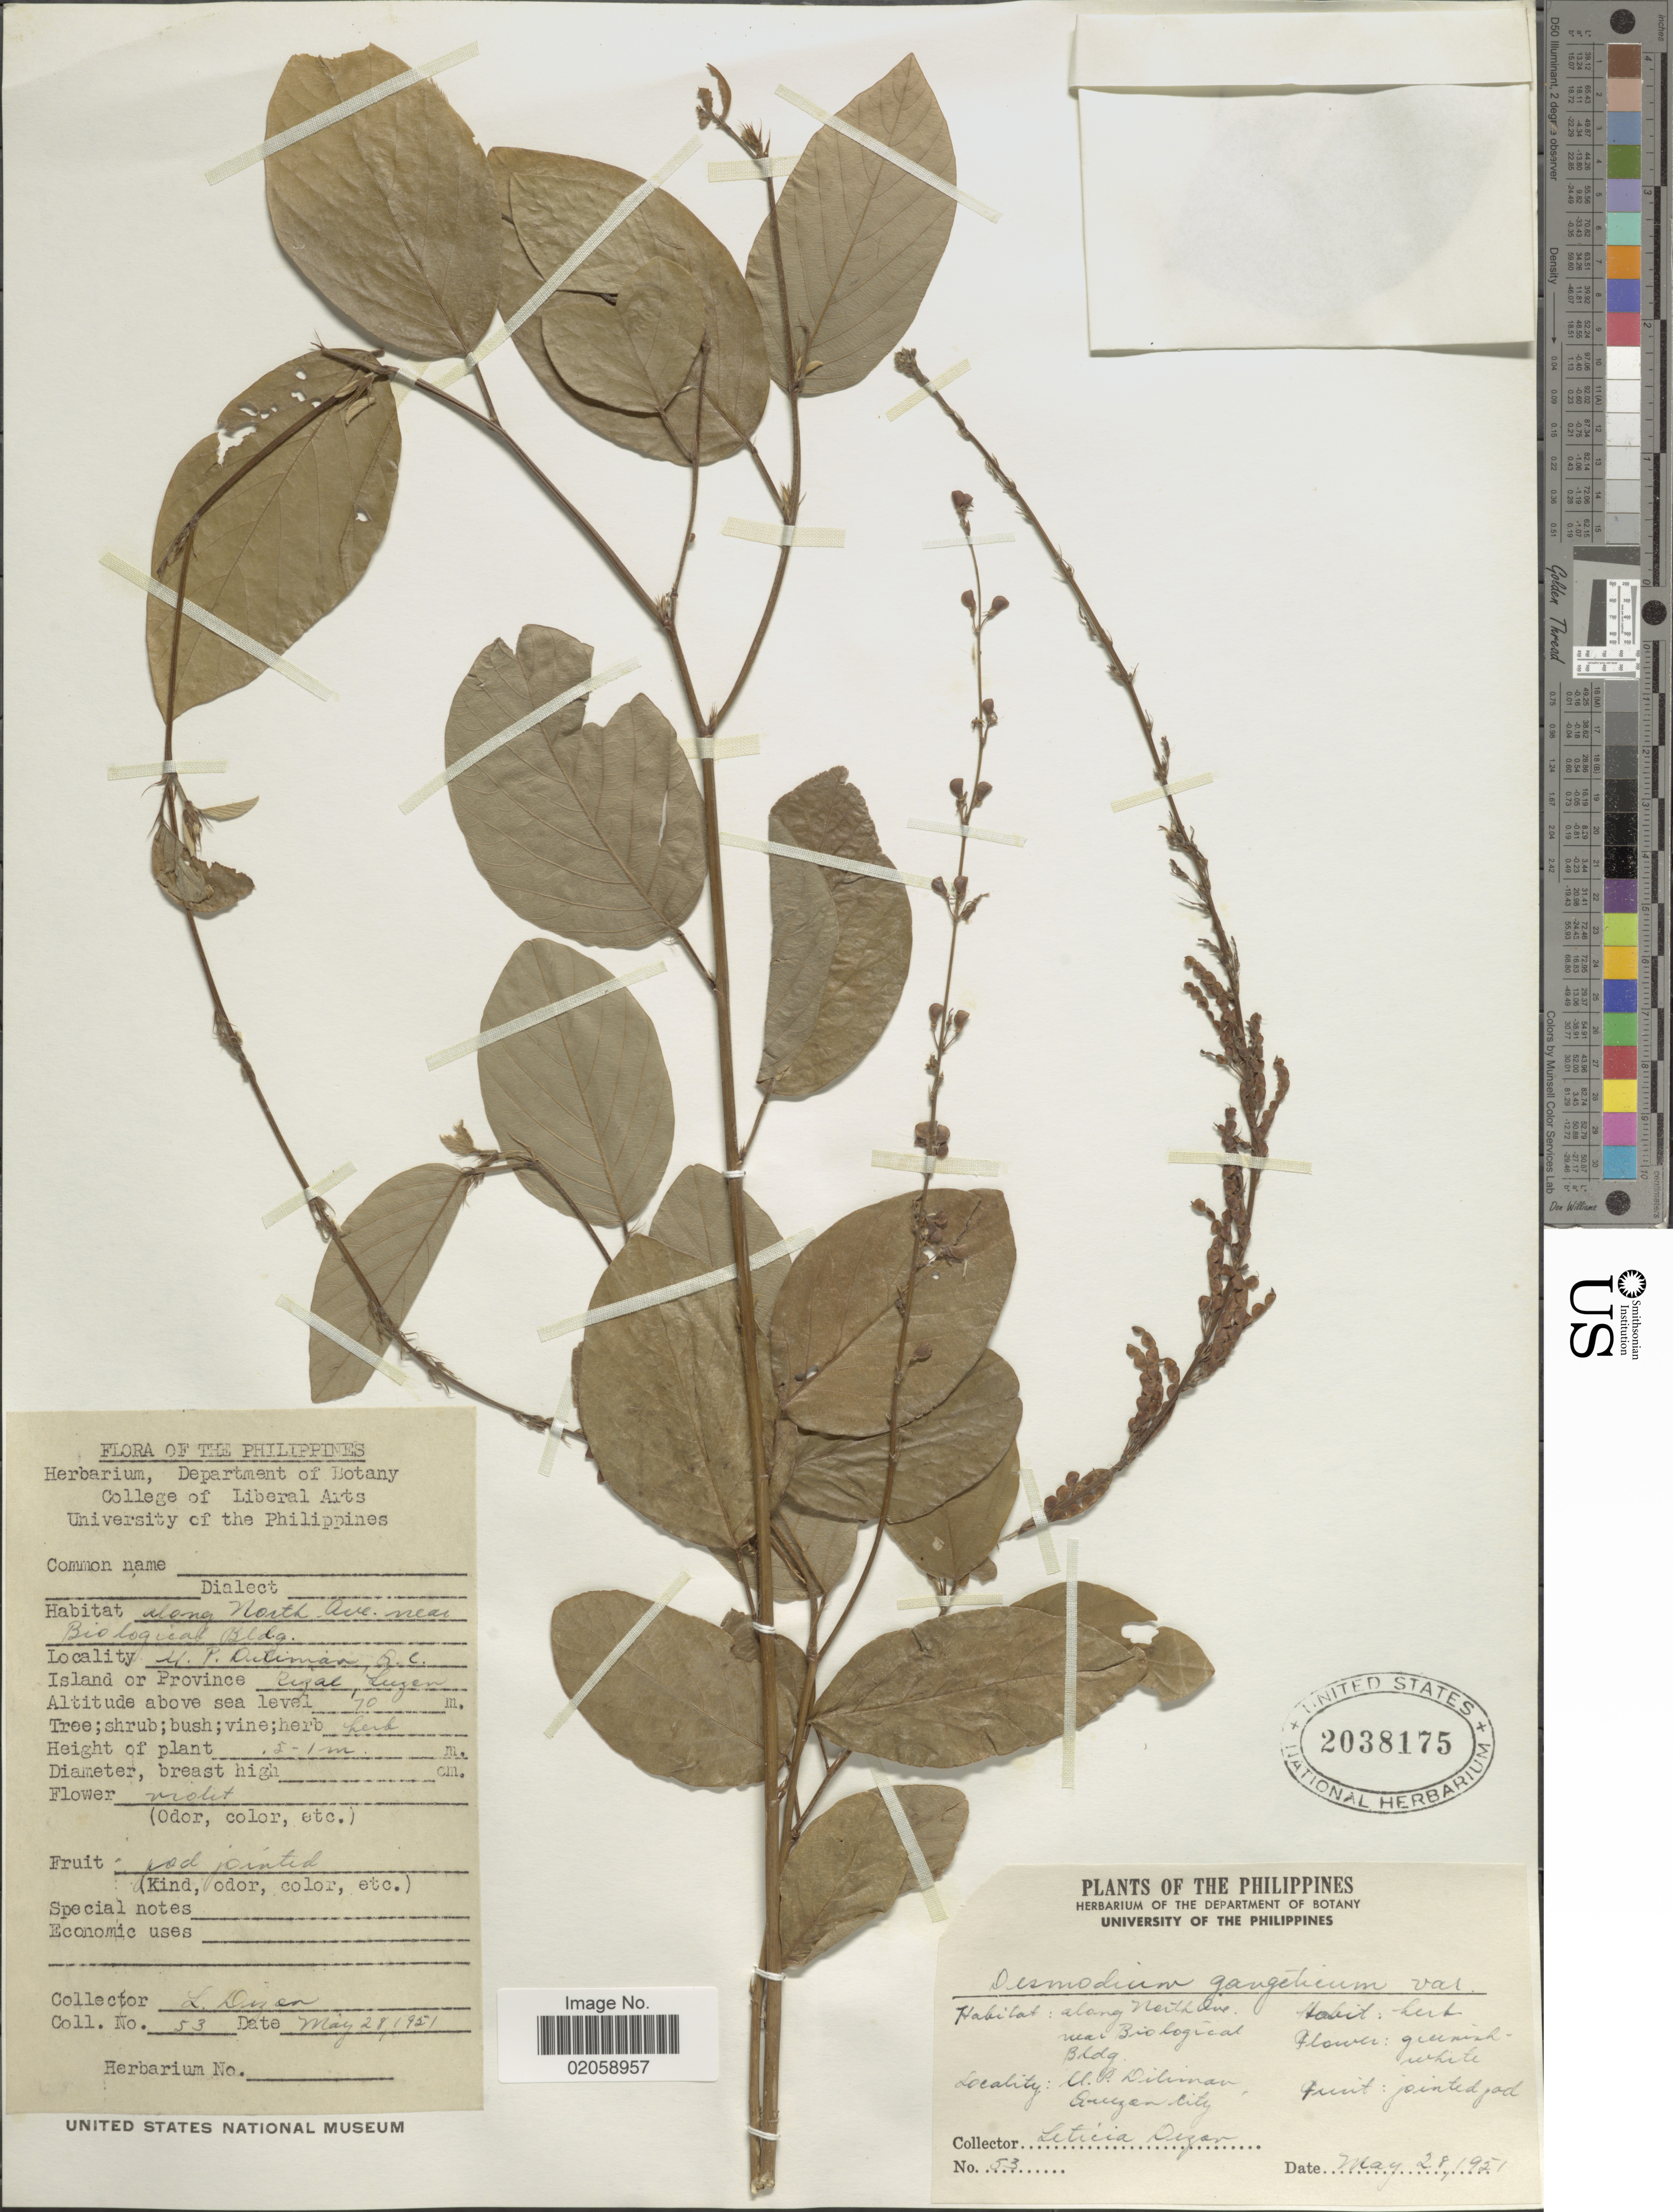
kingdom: Plantae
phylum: Tracheophyta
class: Magnoliopsida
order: Fabales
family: Fabaceae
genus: Pleurolobus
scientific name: Pleurolobus gangeticus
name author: (L.) J. St.-Hil. ex H. Ohashi & K. Ohashi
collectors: L. Dizen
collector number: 53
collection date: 1951-05-28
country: Philippines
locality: Along North-Ave near Biological Bldg. U.P. Duliman Q.C. Island or Province Rizal, Luzon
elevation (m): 70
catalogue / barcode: US 2038175